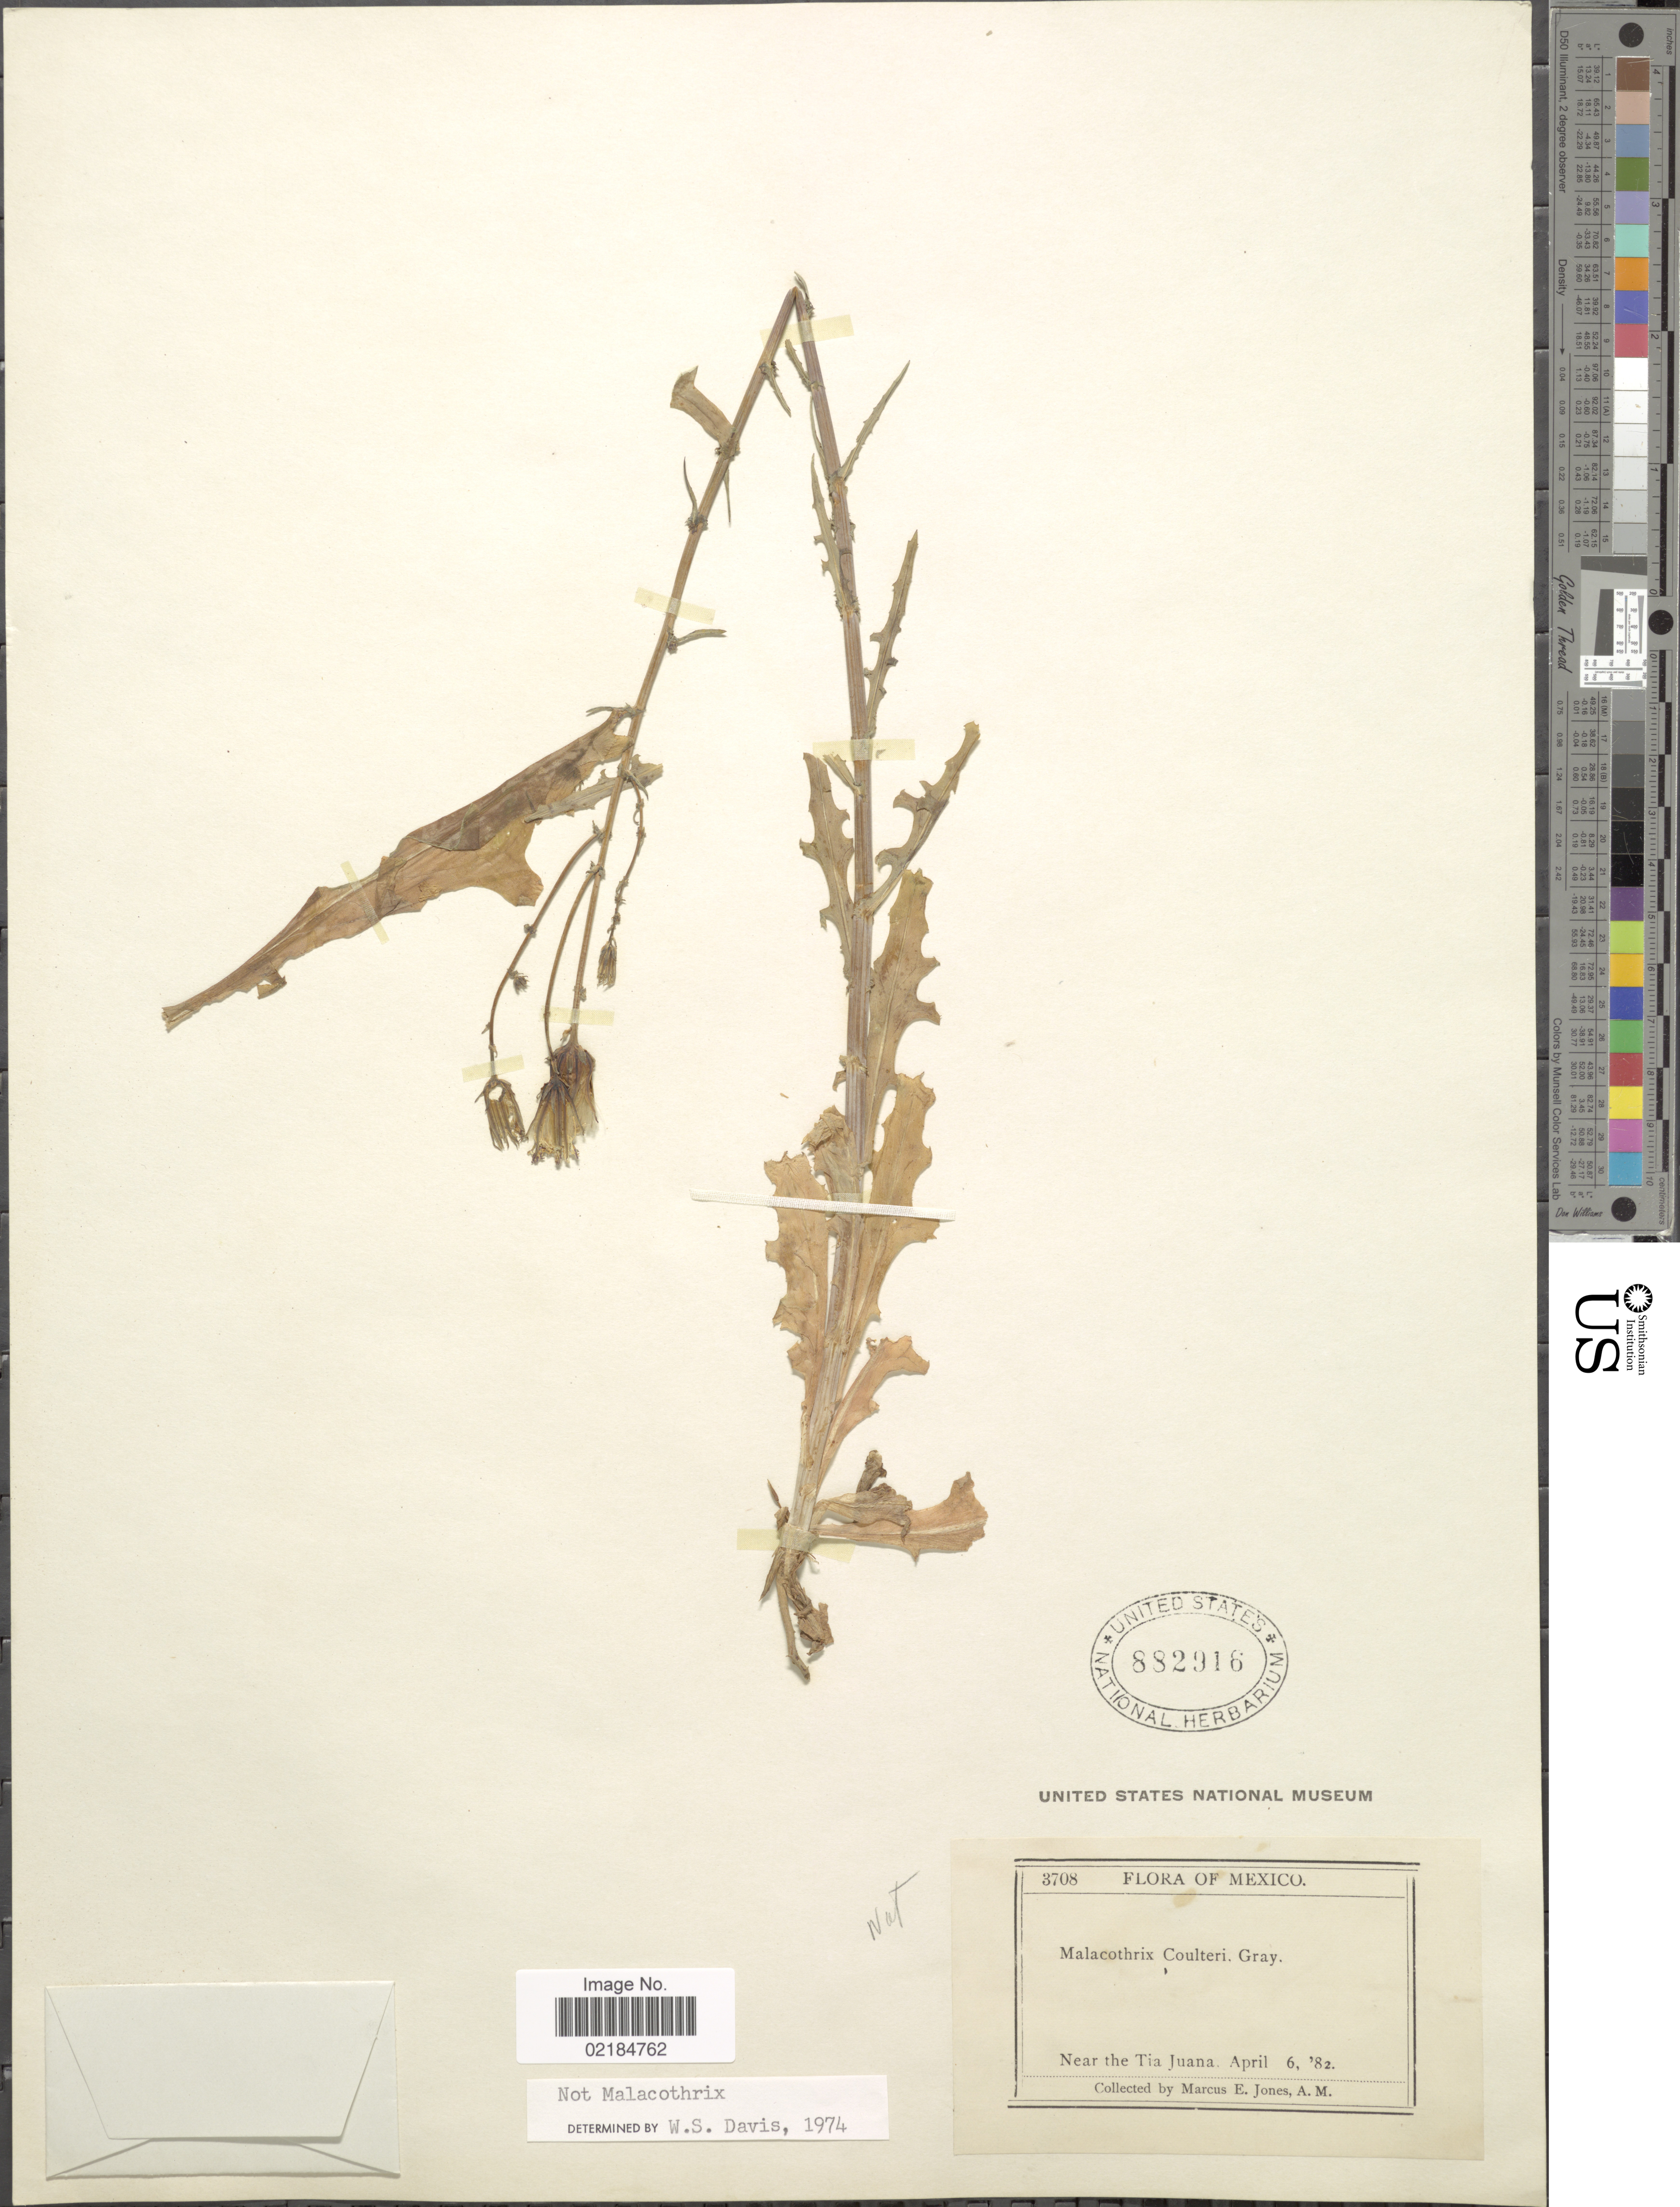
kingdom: Plantae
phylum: Tracheophyta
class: Magnoliopsida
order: Asterales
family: Asteraceae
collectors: M. E. Jones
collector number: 3708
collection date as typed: Transcribed d/m/y: 6/4/82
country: Mexico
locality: Near the Tia Juana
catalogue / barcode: US 882916